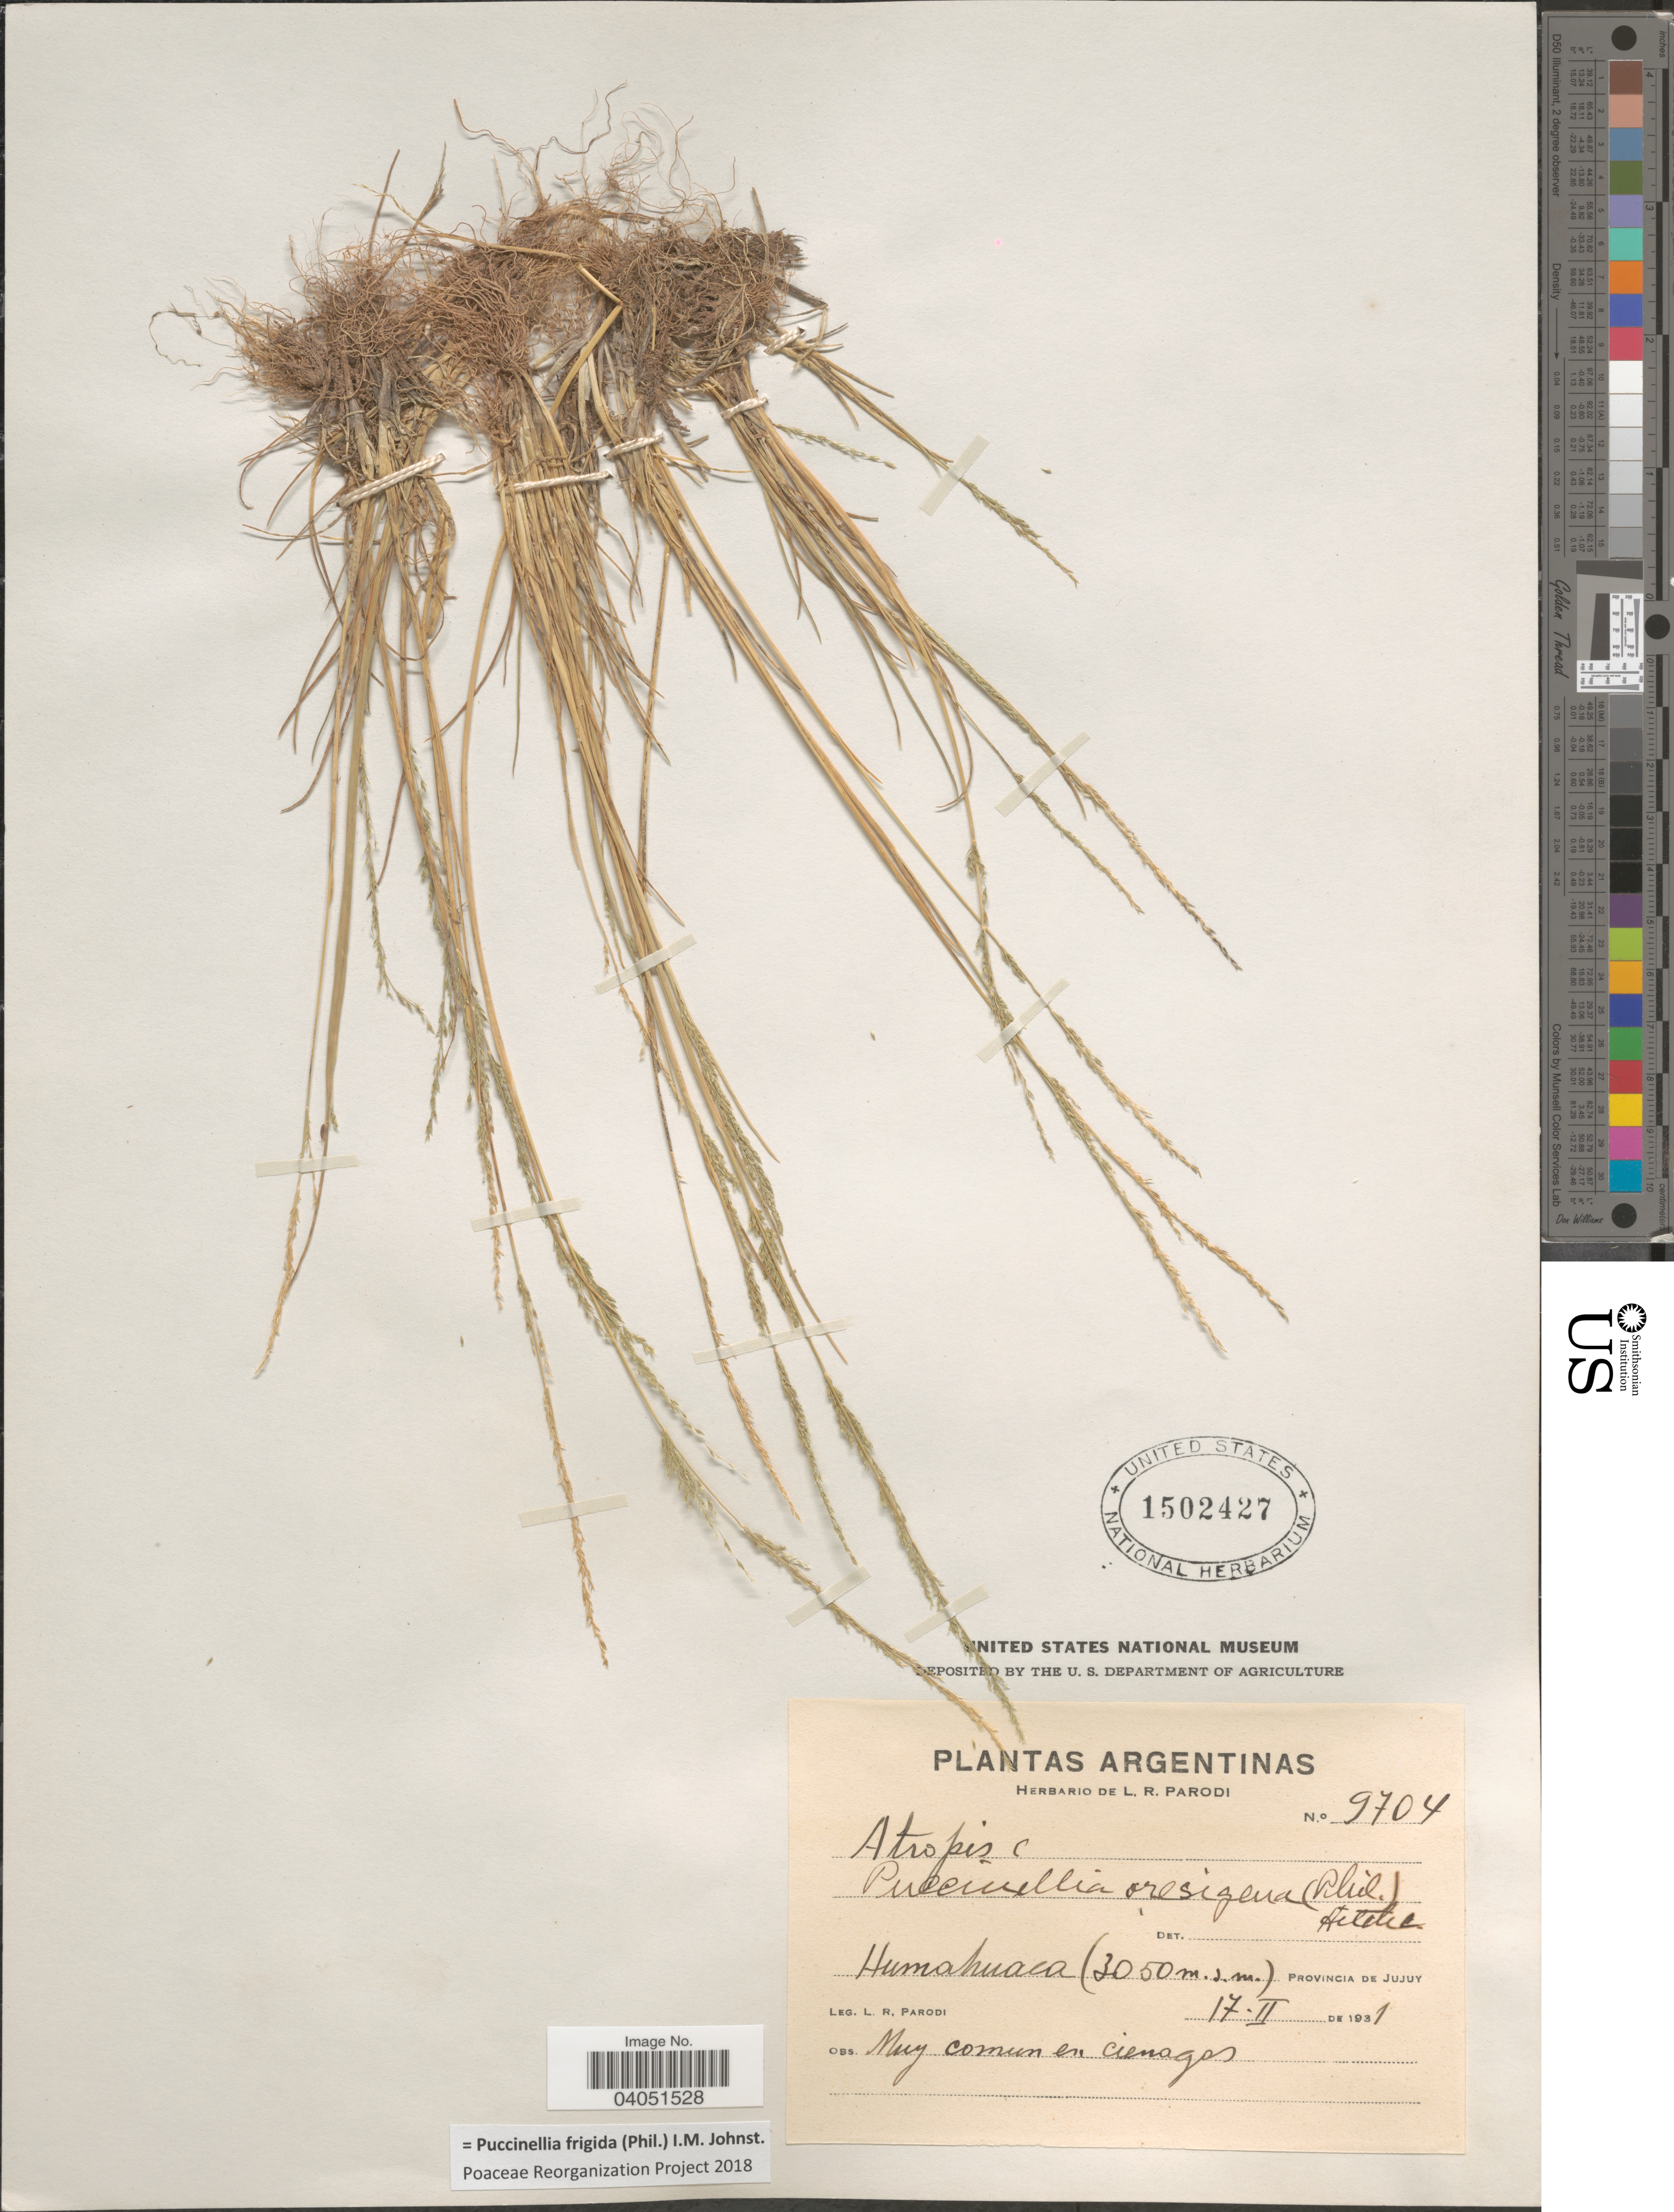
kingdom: Plantae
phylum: Tracheophyta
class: Liliopsida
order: Poales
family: Poaceae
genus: Puccinellia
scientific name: Puccinellia frigida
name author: (Phil.) I.M. Johnst.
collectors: L. R. Parodi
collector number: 9704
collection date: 1931-02-17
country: Argentina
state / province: Jujuy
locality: Humahuaca.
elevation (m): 3050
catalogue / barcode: US 1502427